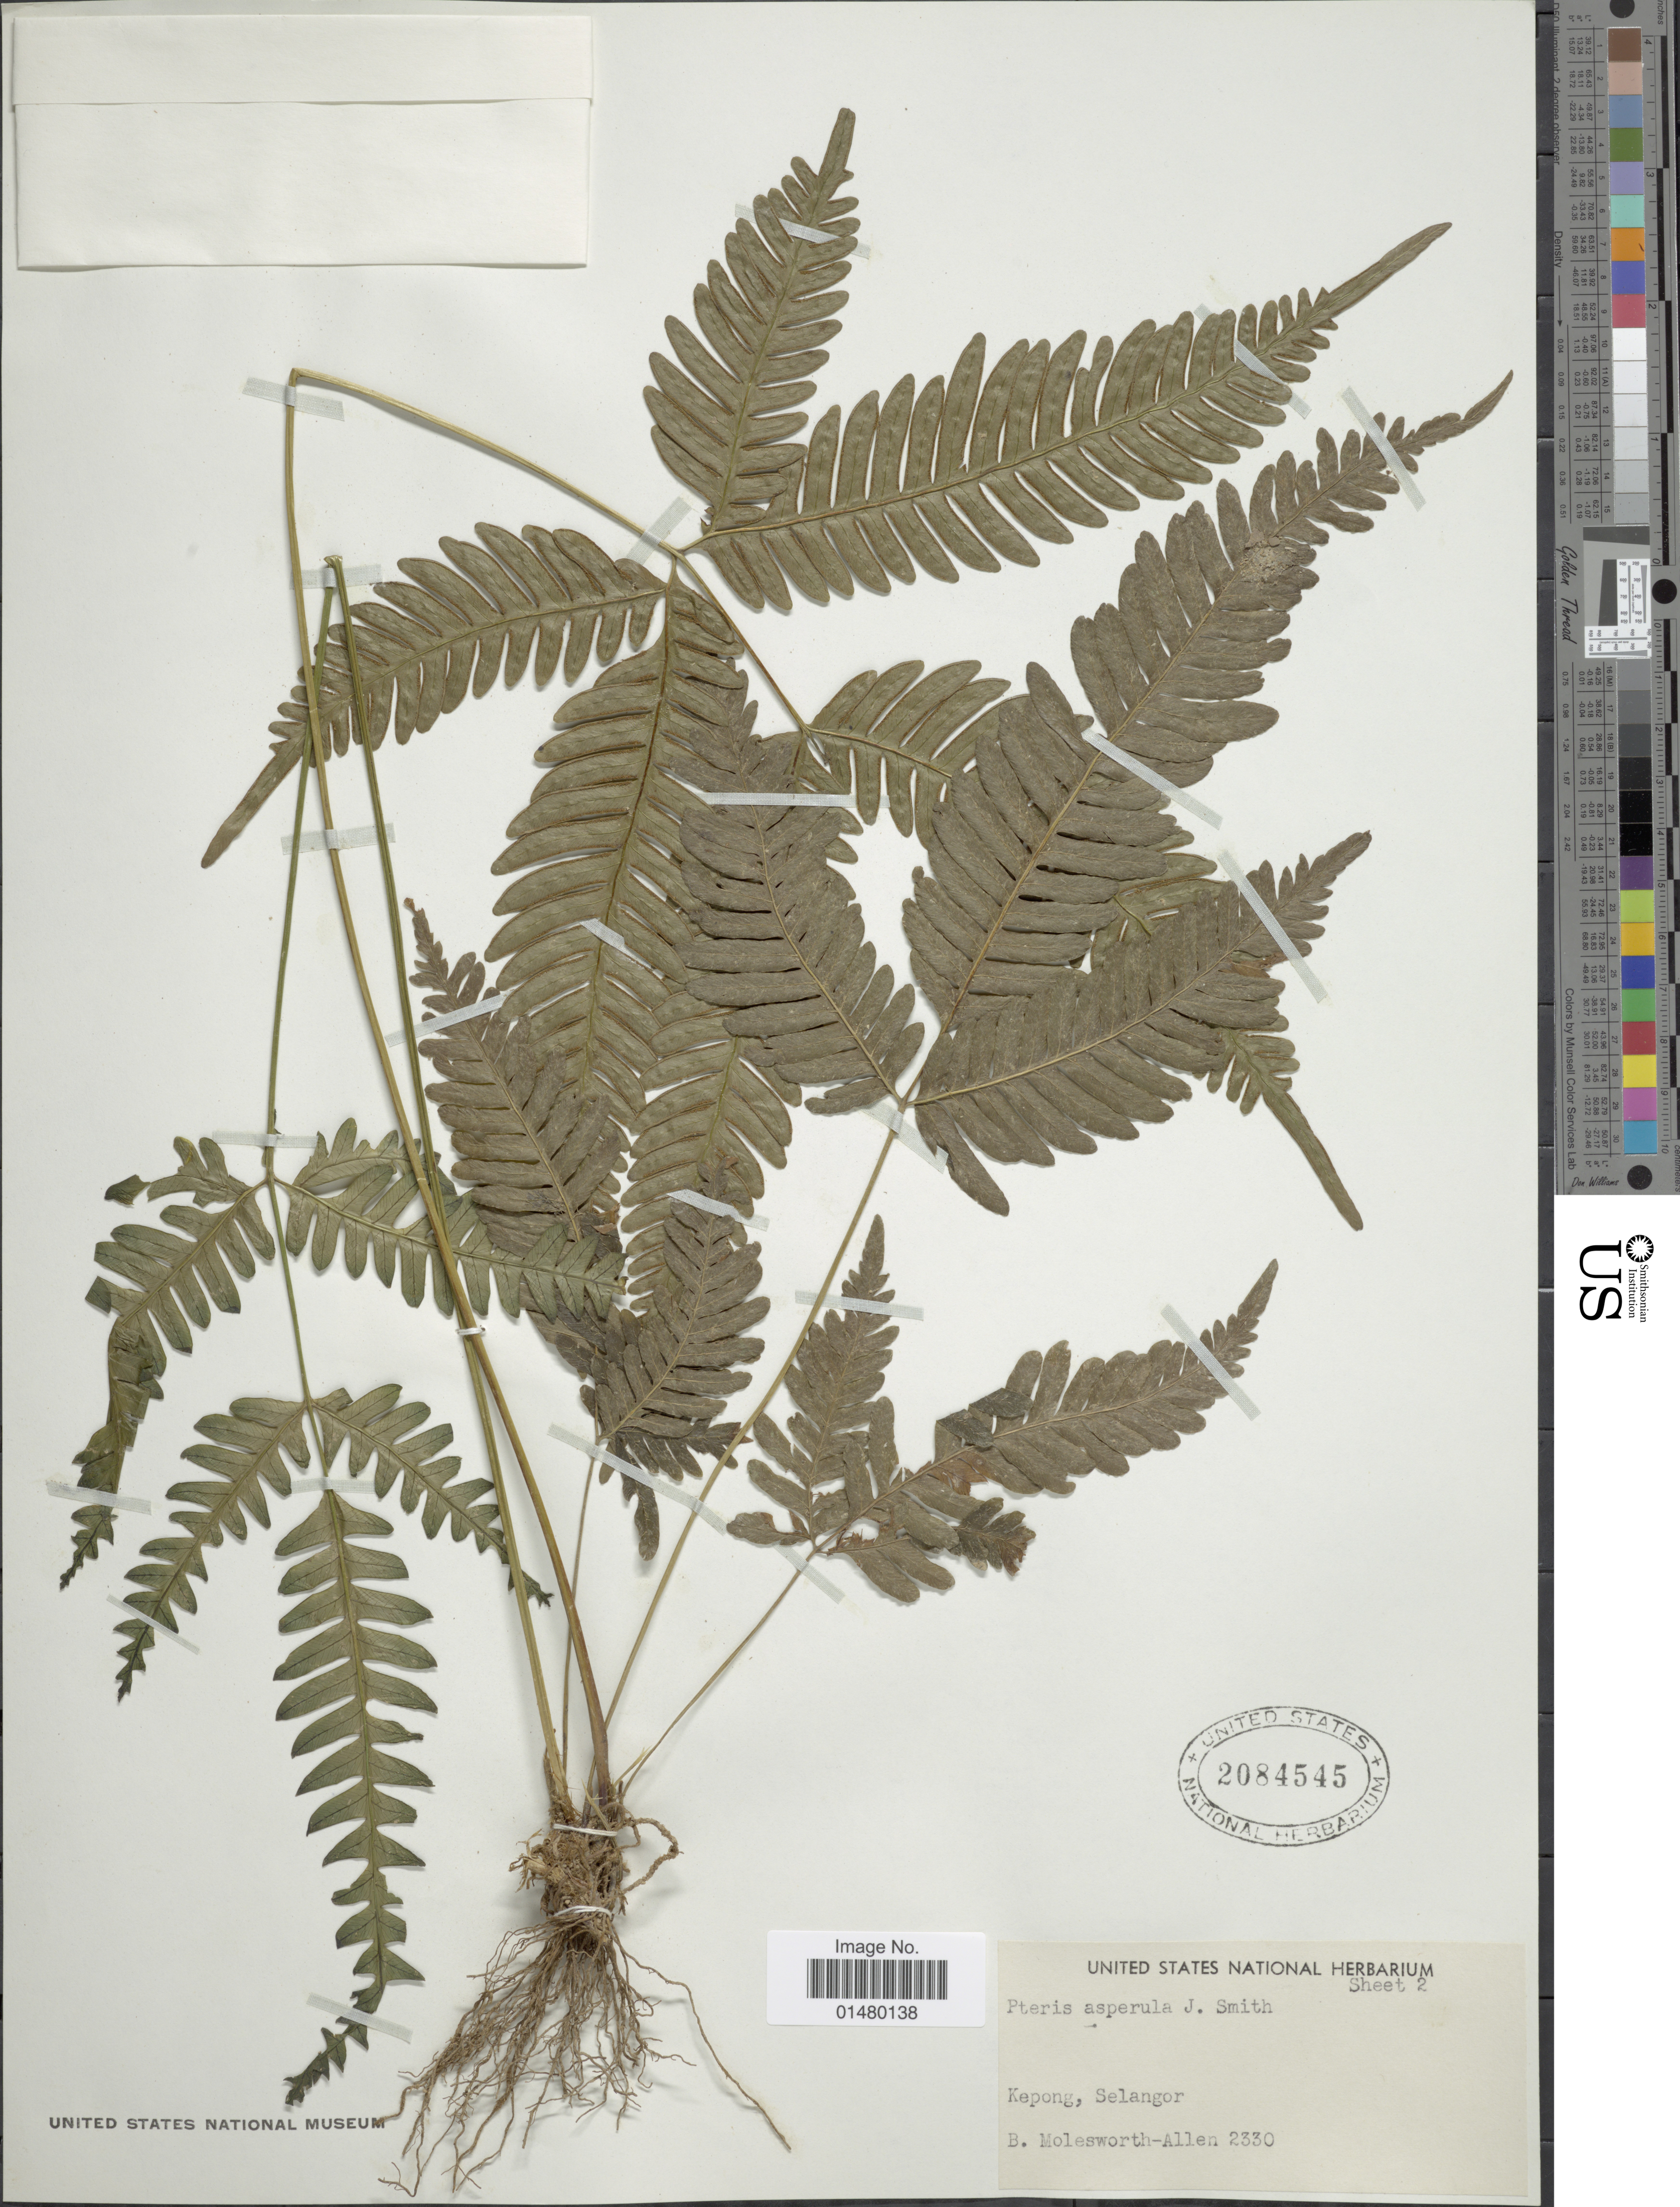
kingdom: Plantae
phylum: Tracheophyta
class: Polypodiopsida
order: Polypodiales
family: Pteridaceae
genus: Pteris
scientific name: Pteris asperula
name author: J. Sm.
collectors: B. E. G. Molesworth-Allen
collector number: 2330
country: Malaysia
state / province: Selangor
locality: Kepong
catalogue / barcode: US 2084545